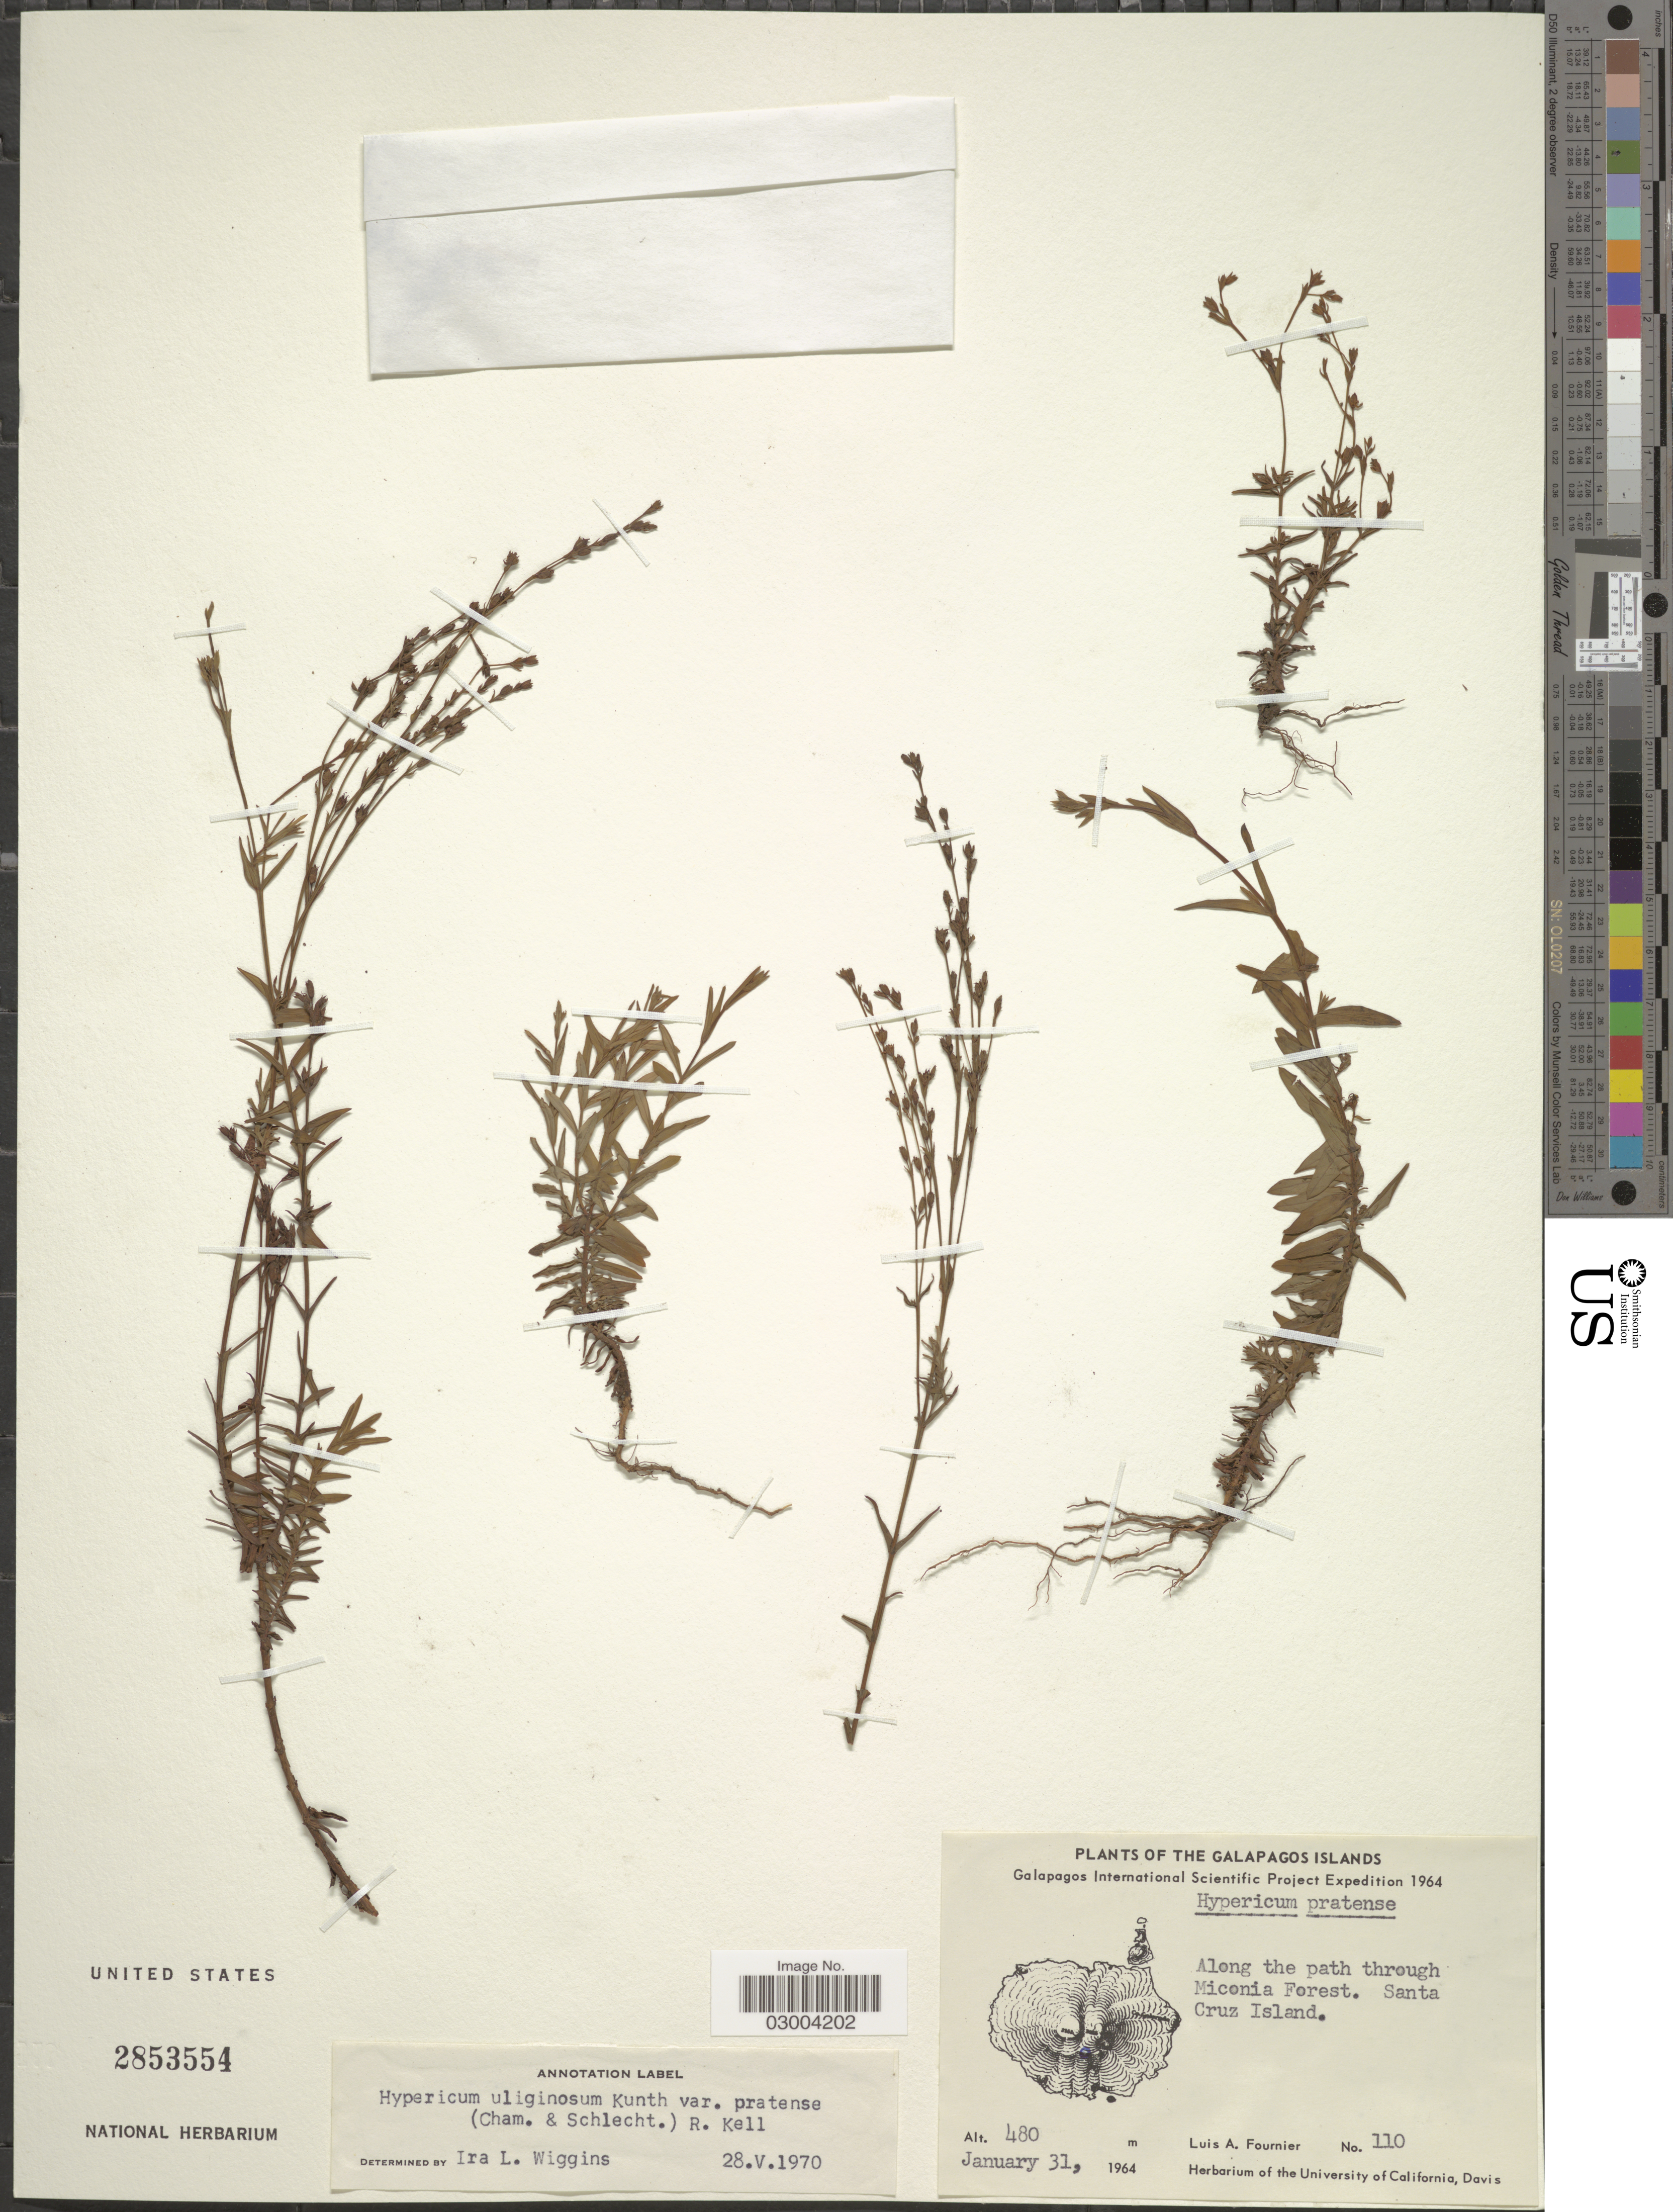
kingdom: Plantae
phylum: Tracheophyta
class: Magnoliopsida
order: Malpighiales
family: Hypericaceae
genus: Hypericum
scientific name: Hypericum silenoides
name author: Juss.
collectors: L. A. Fournier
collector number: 110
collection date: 1964-01-31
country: Ecuador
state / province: Colón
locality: The Galapagos Islands, Along the path through Miconia Forest, Santa Cruz Island.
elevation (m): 480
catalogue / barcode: US 2853554